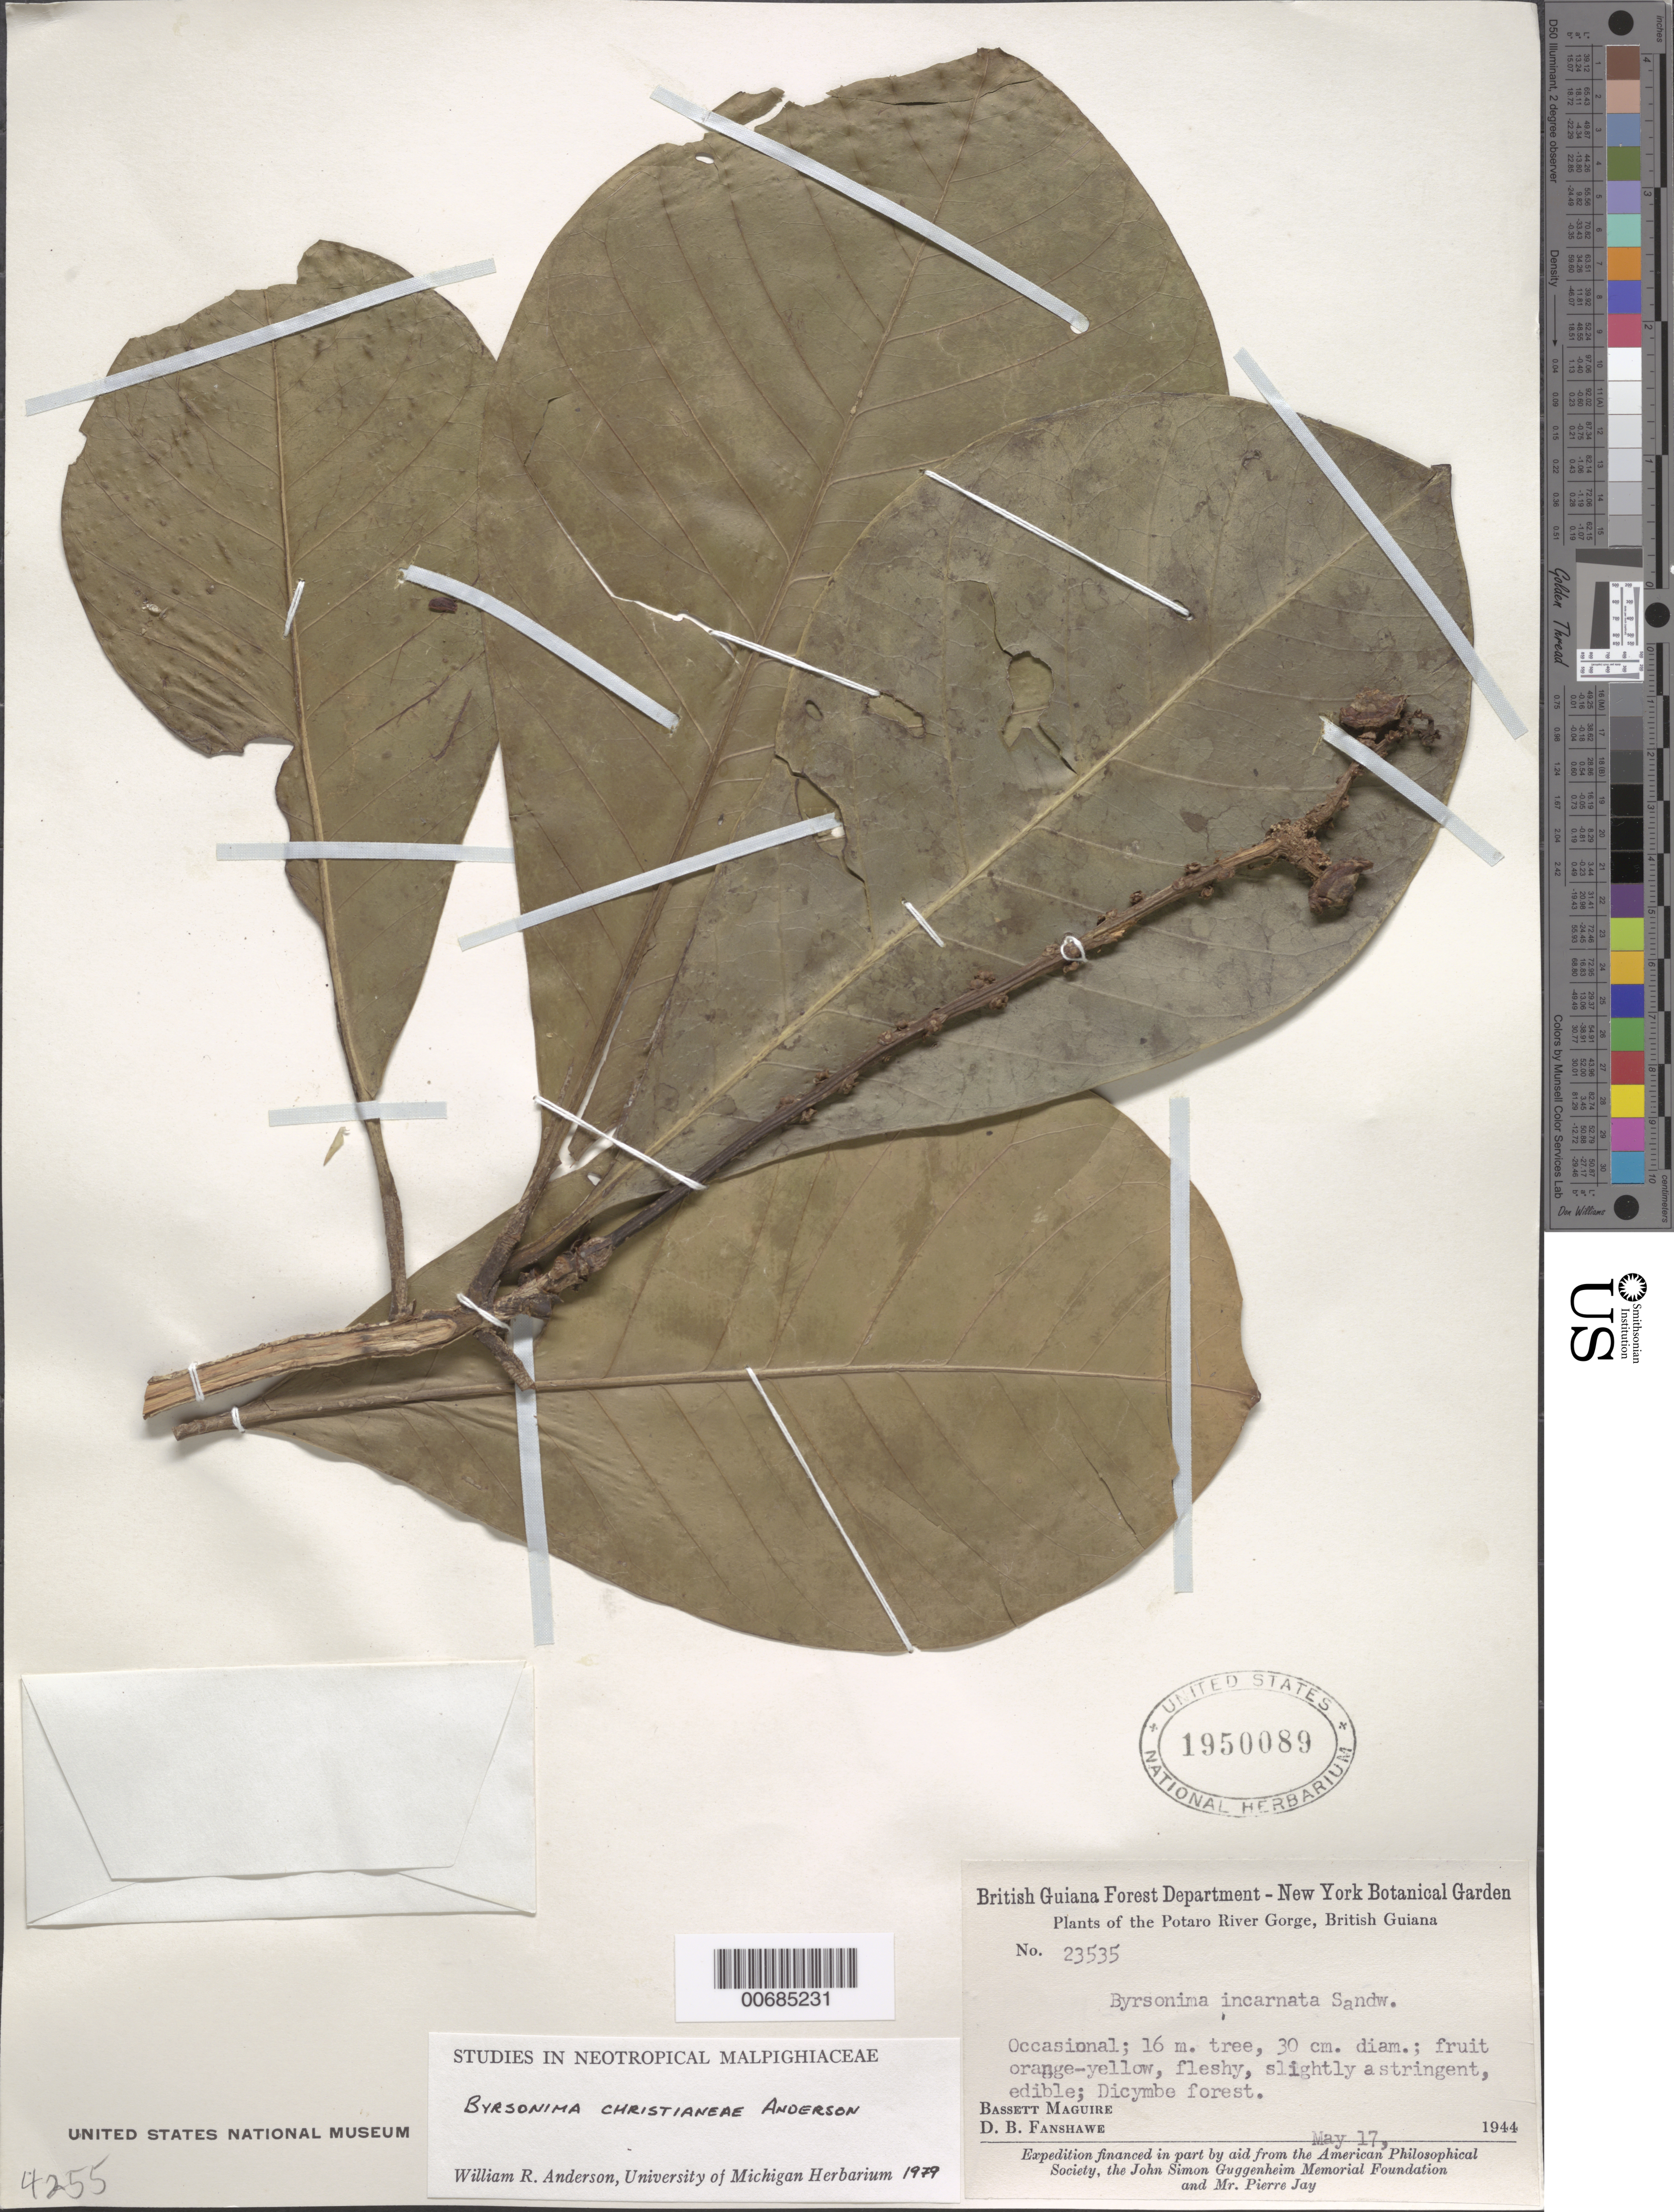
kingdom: Plantae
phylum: Tracheophyta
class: Magnoliopsida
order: Malpighiales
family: Malpighiaceae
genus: Byrsonima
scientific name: Byrsonima christianeae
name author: W.R. Anderson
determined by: Anderson, W. R., (MICH), University of Michigan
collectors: B. Maguire & D. B. Fanshawe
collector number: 23535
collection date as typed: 17-May-44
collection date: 1944-05-17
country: Guyana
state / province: Potaro-Siparuni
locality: Tukeit to Kaieteur Plateau trail, Potaro River Gorge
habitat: Dicymbe forest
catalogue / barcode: US 1950089